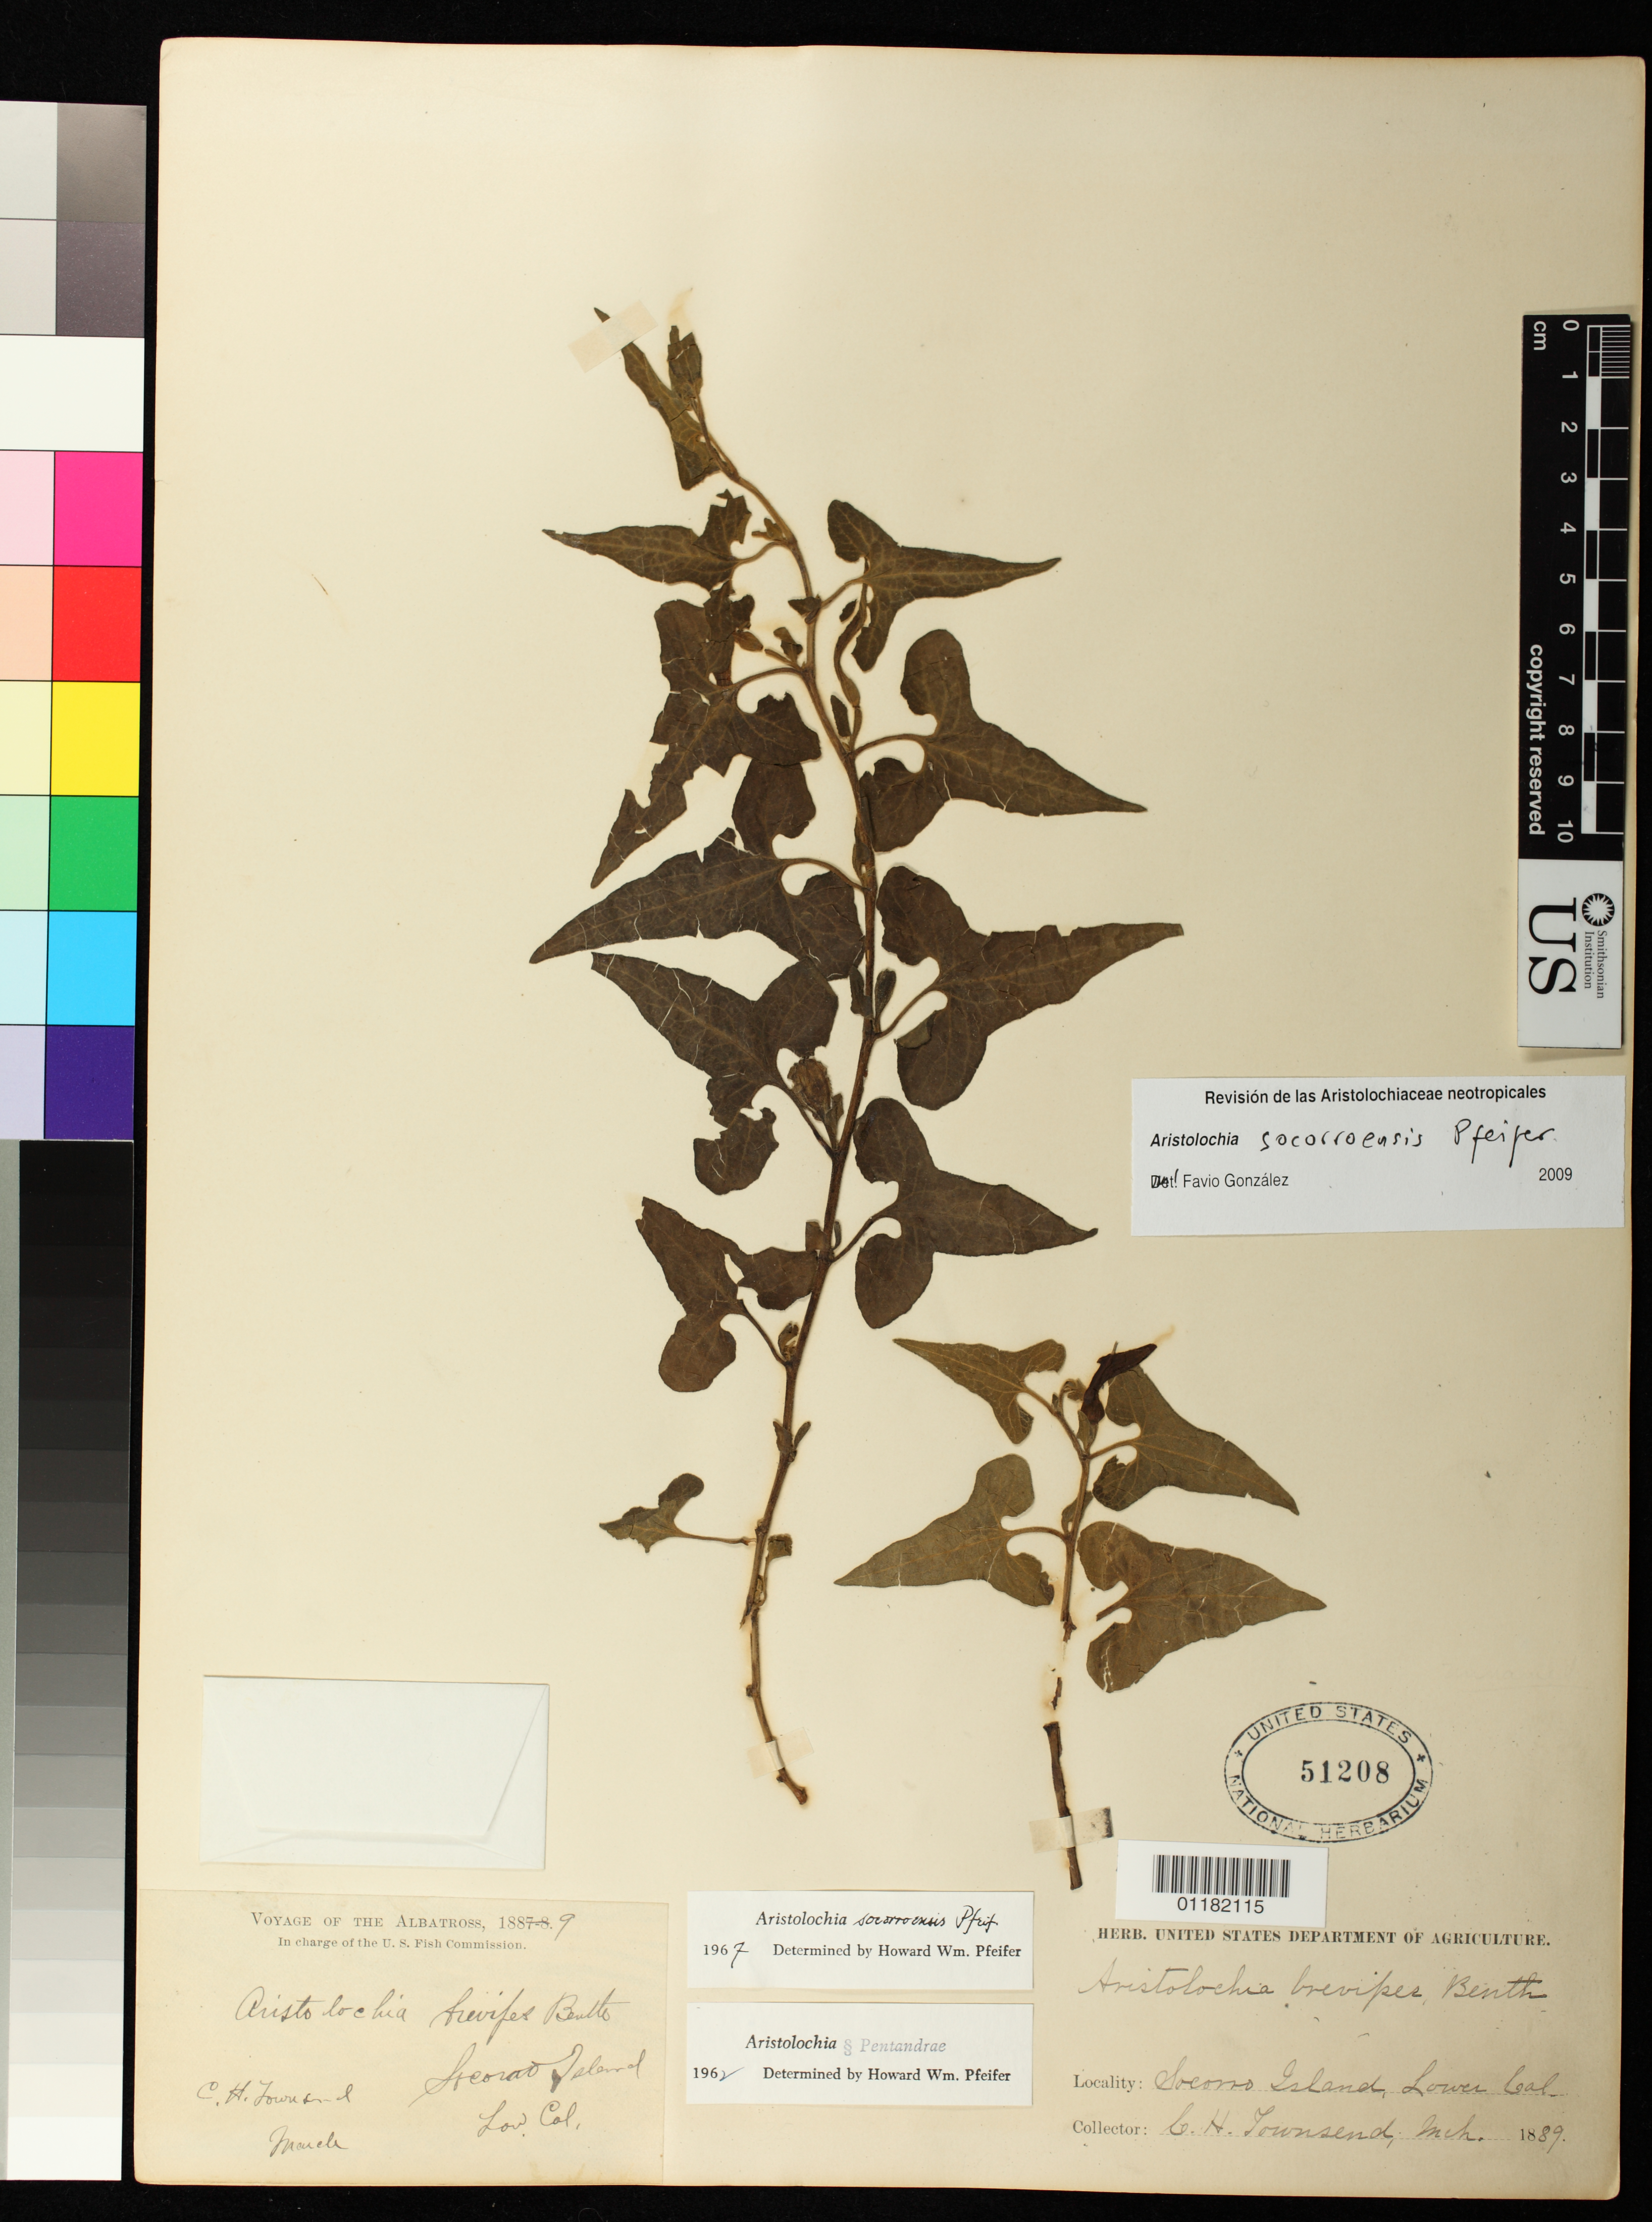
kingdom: Plantae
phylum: Tracheophyta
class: Magnoliopsida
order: Piperales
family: Aristolochiaceae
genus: Aristolochia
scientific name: Aristolochia socorroensis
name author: Pfeifer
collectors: C. H. Townsend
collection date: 1889-03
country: Mexico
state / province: Colima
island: Socorro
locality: Socorro Island, Lower Cal.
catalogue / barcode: US 51208